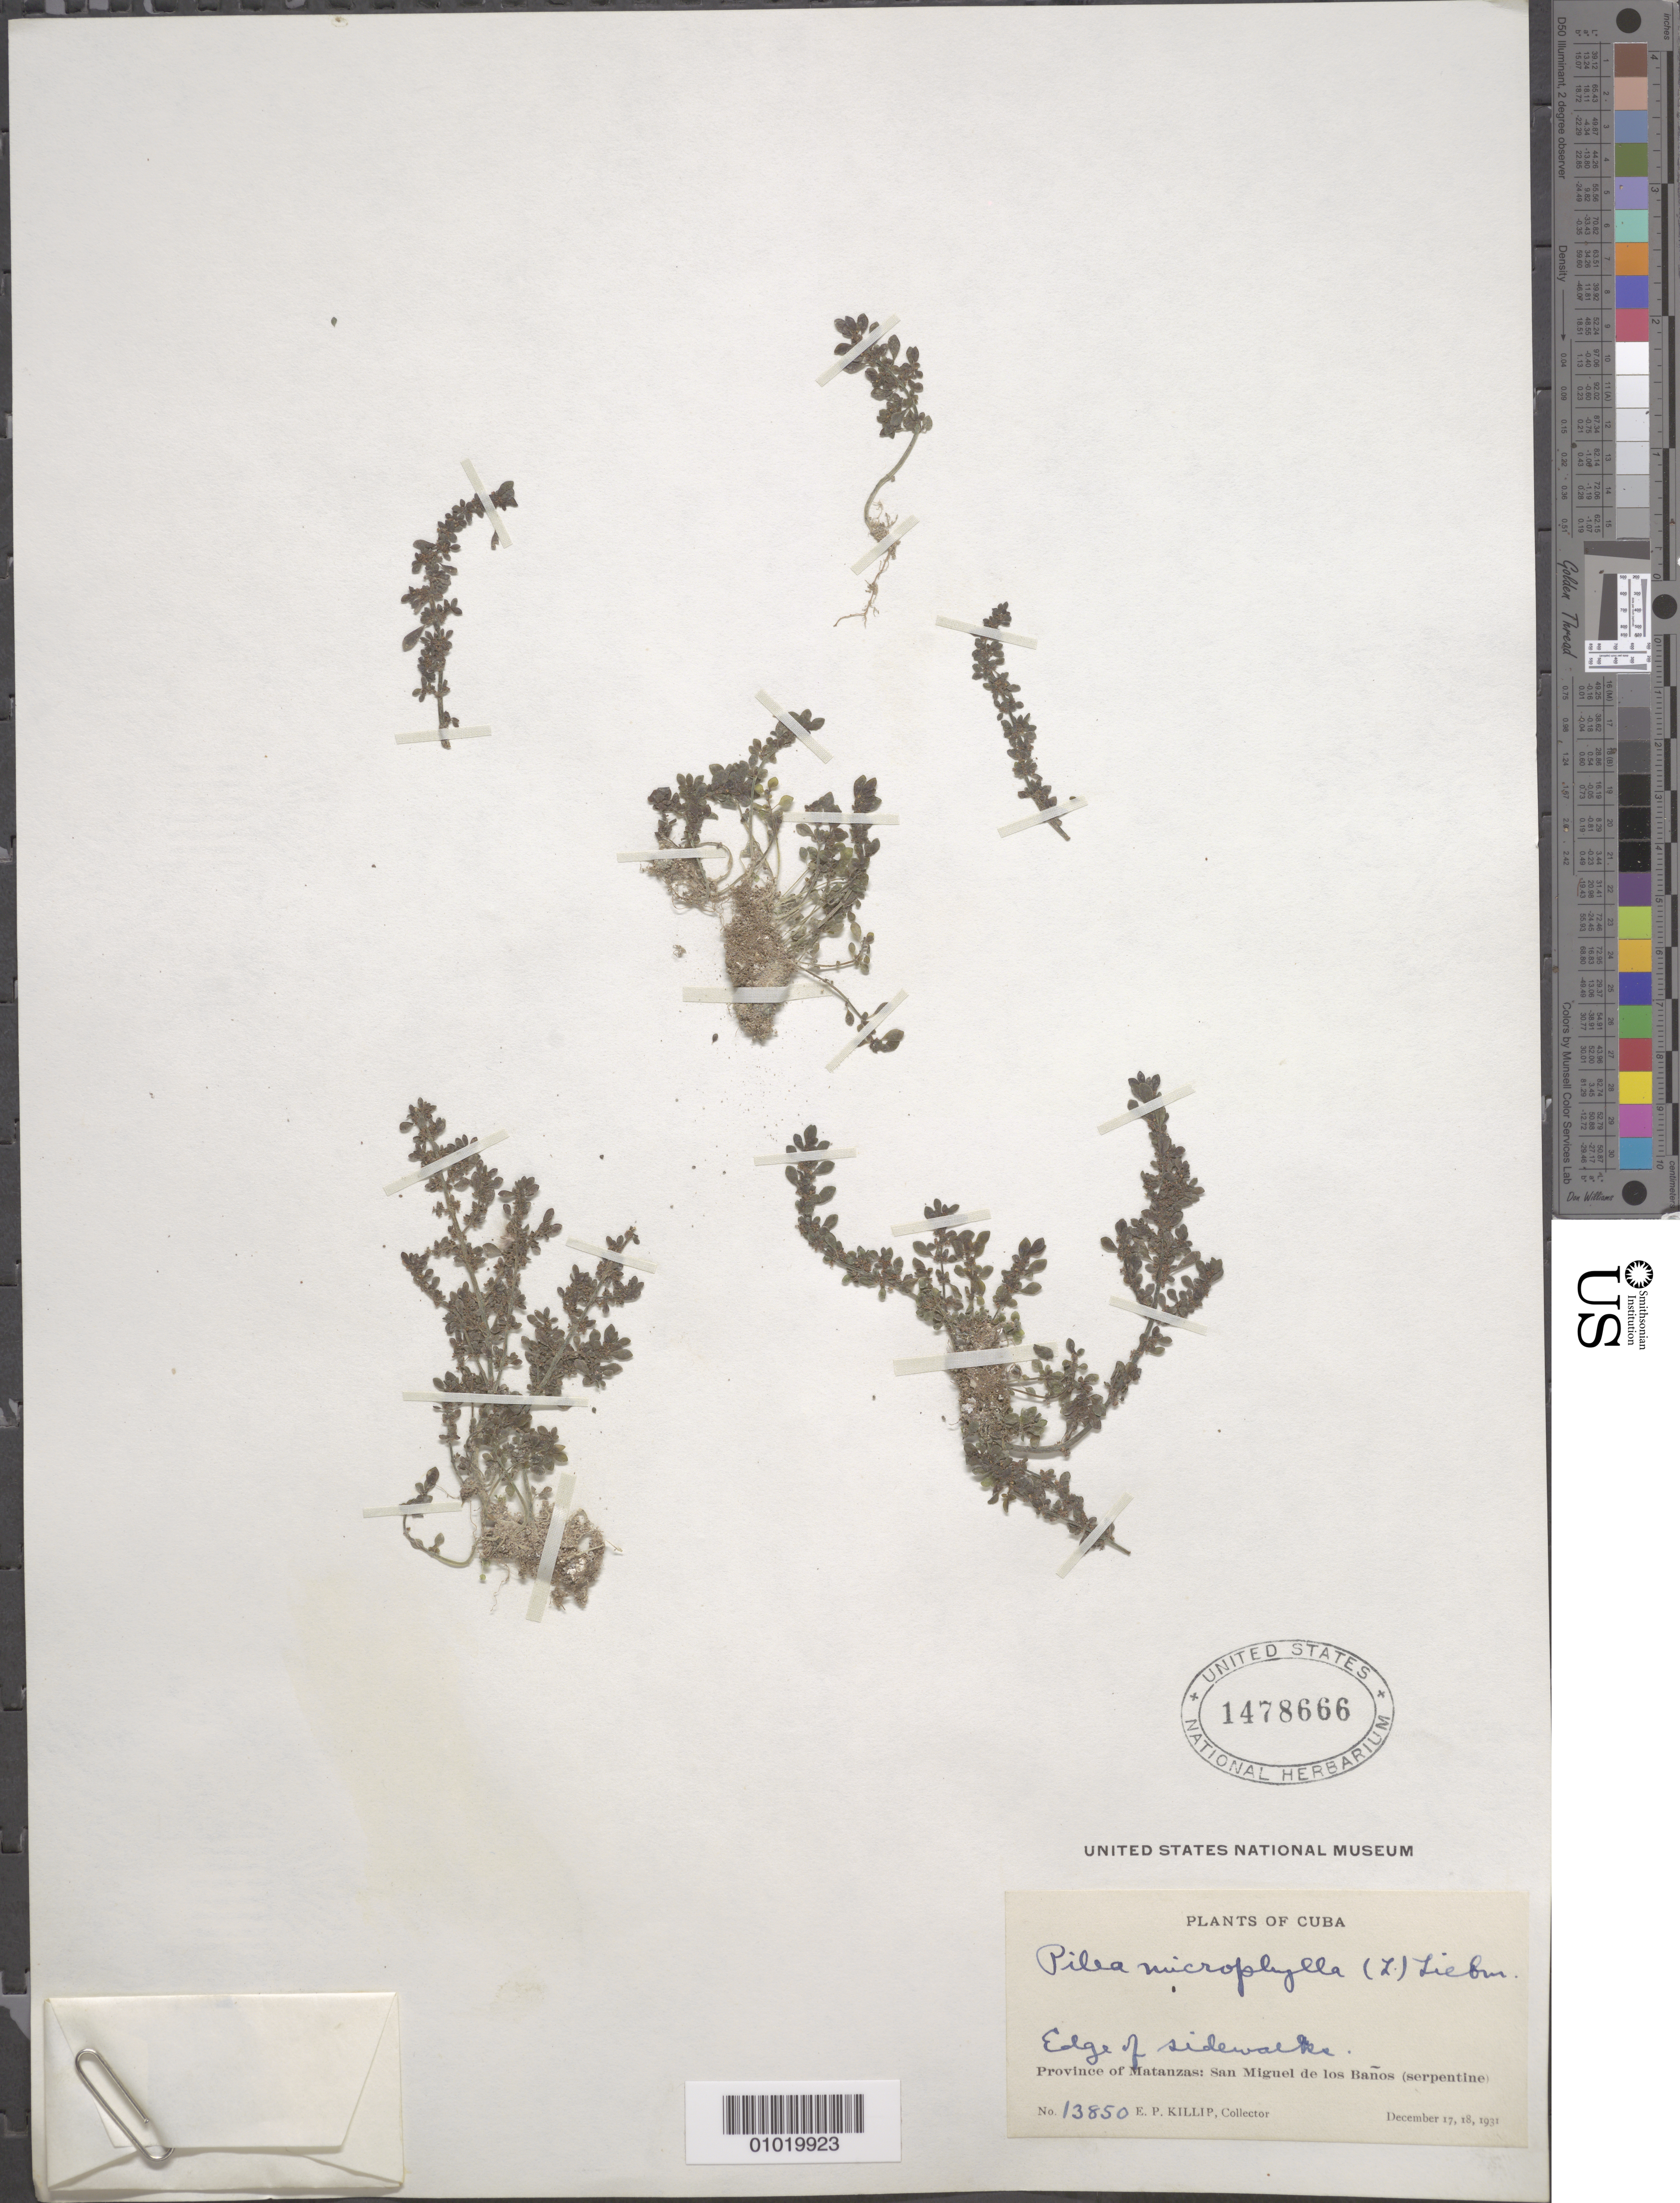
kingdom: Plantae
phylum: Tracheophyta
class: Magnoliopsida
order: Rosales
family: Urticaceae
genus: Pilea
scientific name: Pilea microphylla var. microphylla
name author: (L.) Liebm.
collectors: E. P. Killip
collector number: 13850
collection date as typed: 17 Dec 1931 to 18 Dec 1931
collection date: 1931-12-17/1931-12-18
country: Cuba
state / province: Matanzas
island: Cuba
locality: Province of Matanzas: San Miguel de los Baños (serpentine)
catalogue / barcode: US 1478666